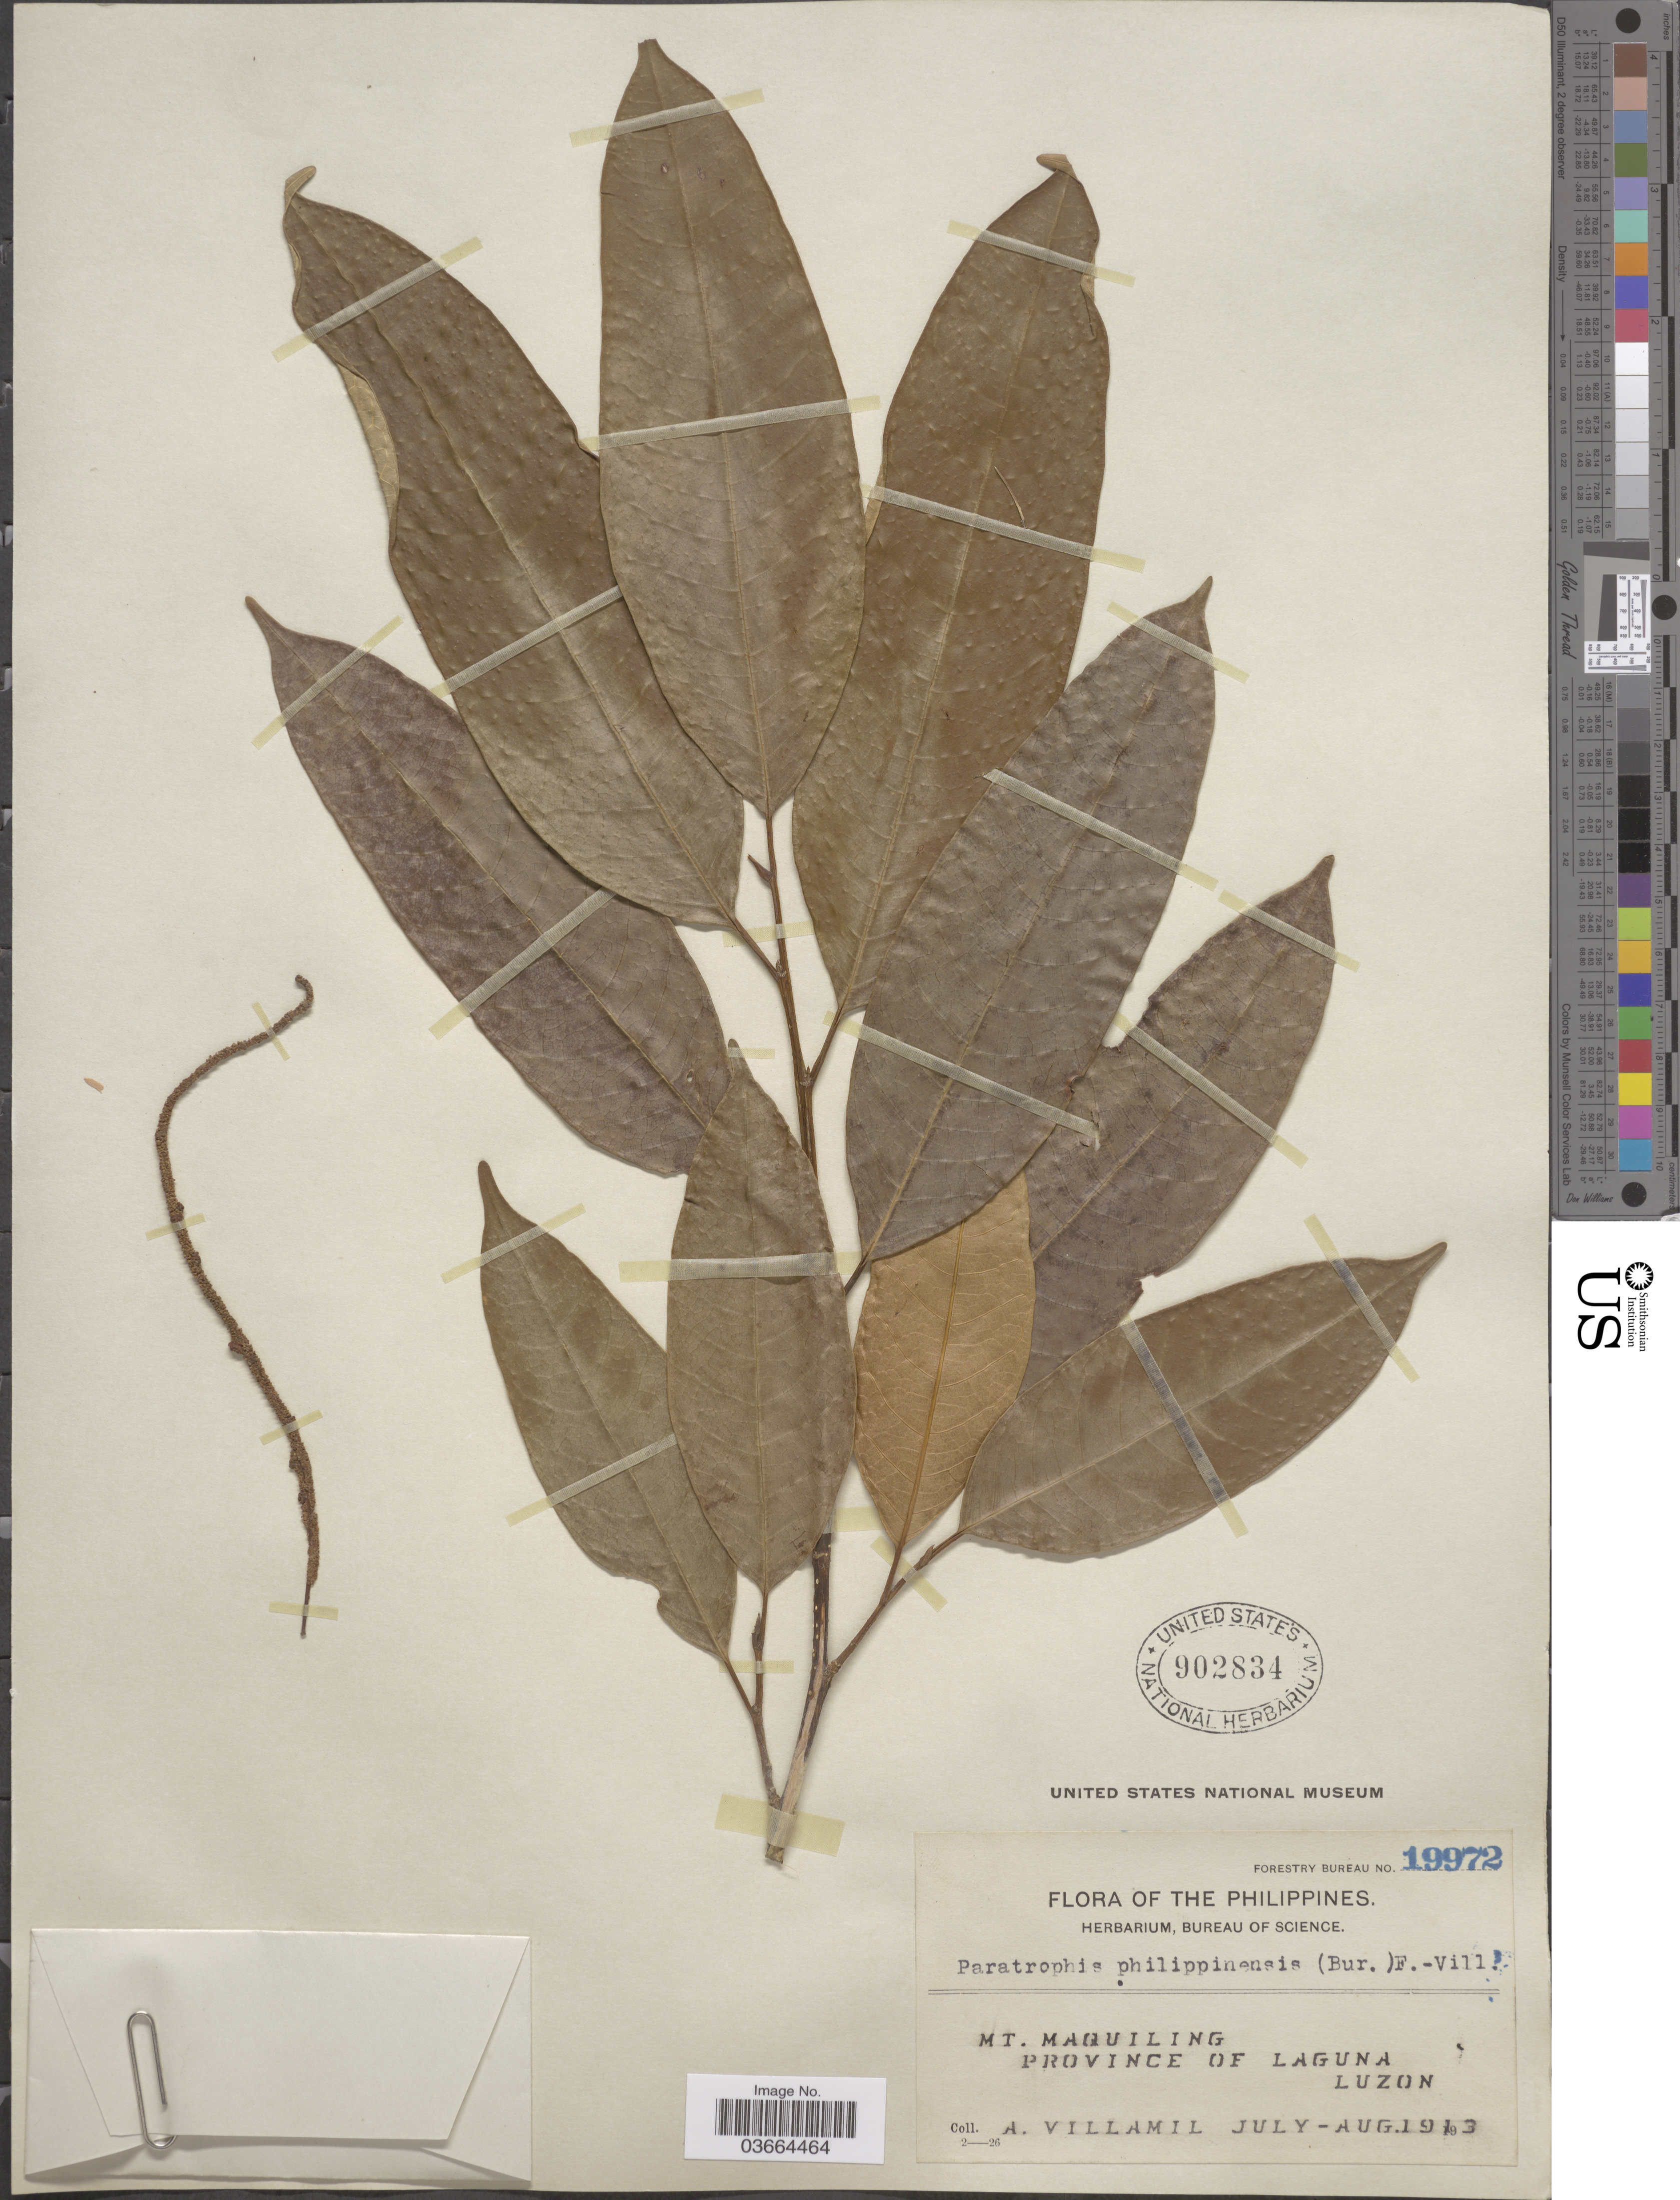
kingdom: Plantae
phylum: Tracheophyta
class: Magnoliopsida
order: Rosales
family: Moraceae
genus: Paratrophis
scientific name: Paratrophis philippinensis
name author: (Bureau) Fern.-Vill.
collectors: A. Villamil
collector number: Forestry Bureau 19972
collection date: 1913-07/1913-08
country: Philippines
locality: Mt. Maquiling, Province of Laguna, Luzon.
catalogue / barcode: US 902834